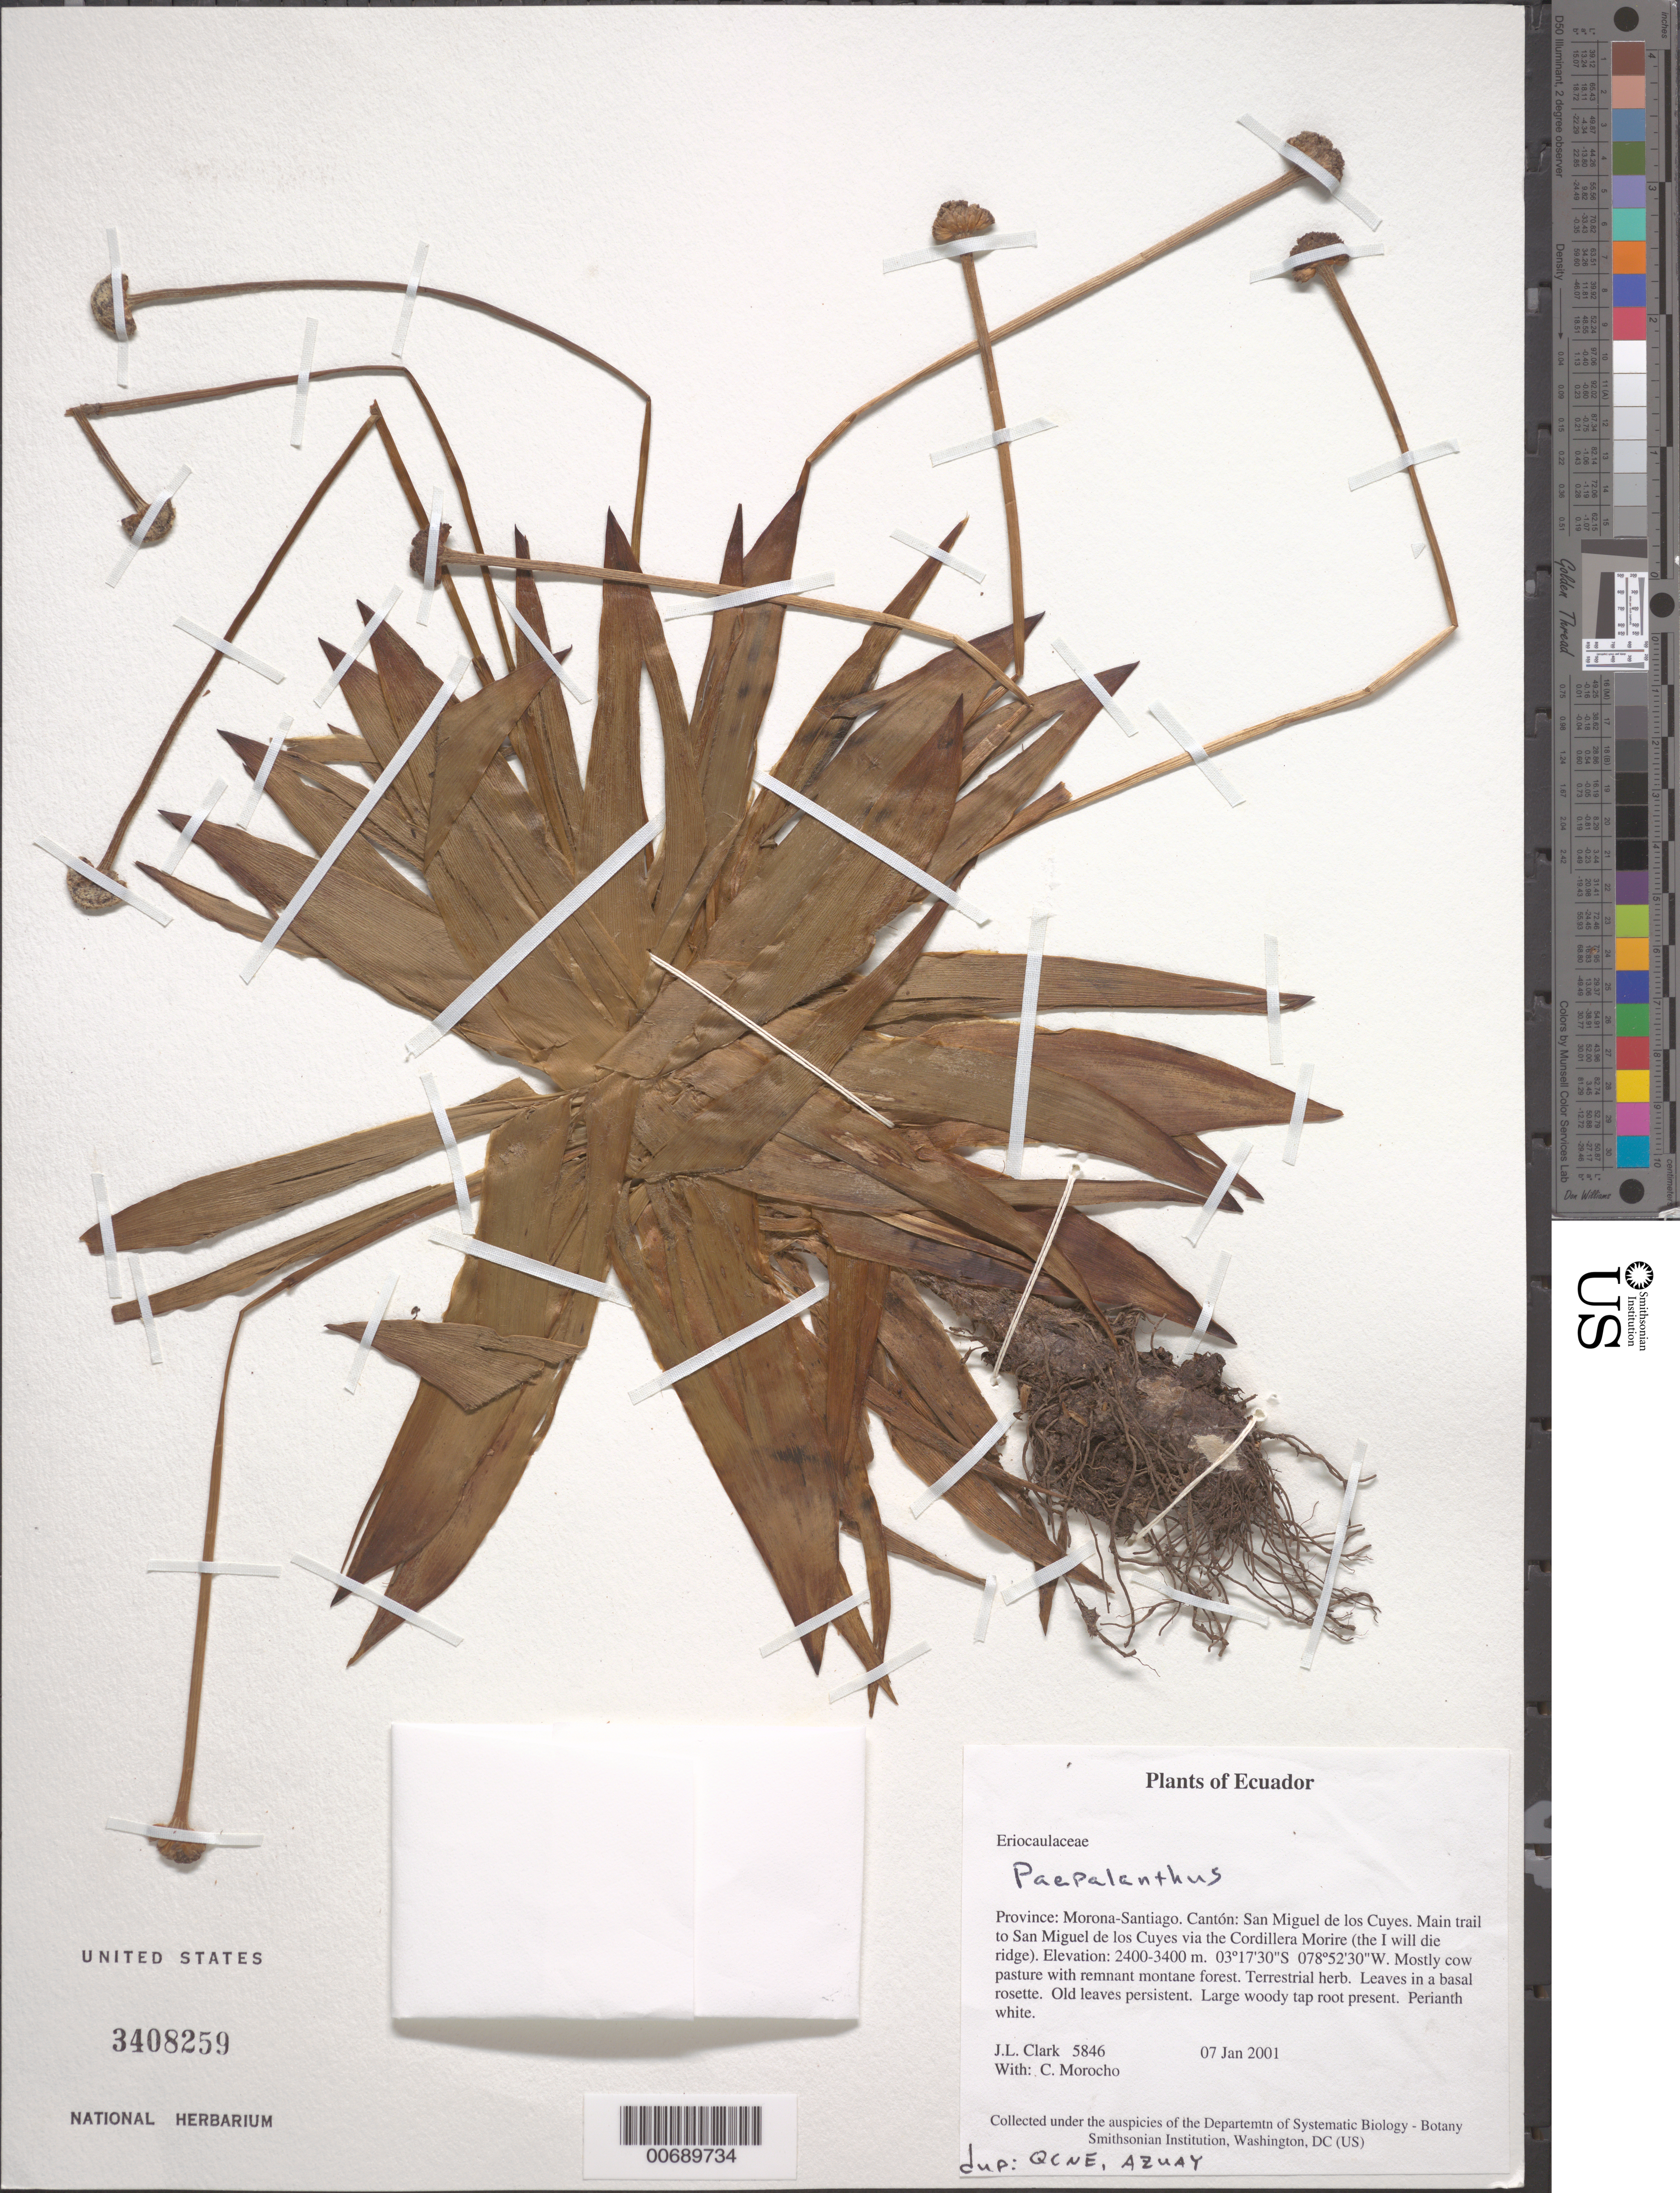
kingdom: Plantae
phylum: Tracheophyta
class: Liliopsida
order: Poales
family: Eriocaulaceae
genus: Paepalanthus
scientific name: Paepalanthus obnatus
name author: Tissot-Sq.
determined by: Sauthier, Laura Jeanne, (SPF), Universidade de Sao Paulo (BRAZIL)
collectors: J. L. Clark & C. Morocho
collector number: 5846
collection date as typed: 07 Jan 2001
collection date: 2001-01-07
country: Ecuador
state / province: Morona-Santiago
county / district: San Miguel de los Cuyes ?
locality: Main Trail to Sal Miguel de los Cuyes via the Cordillera Morire (The "I will die" Ridge). [Sal Miguel de Cuyes is listed as a city not a Canton of Morona-Santiago.]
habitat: Mostly cow pasture with remnant montane forest.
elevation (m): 2400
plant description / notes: AZUAY, QCNE, US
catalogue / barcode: US 3408259